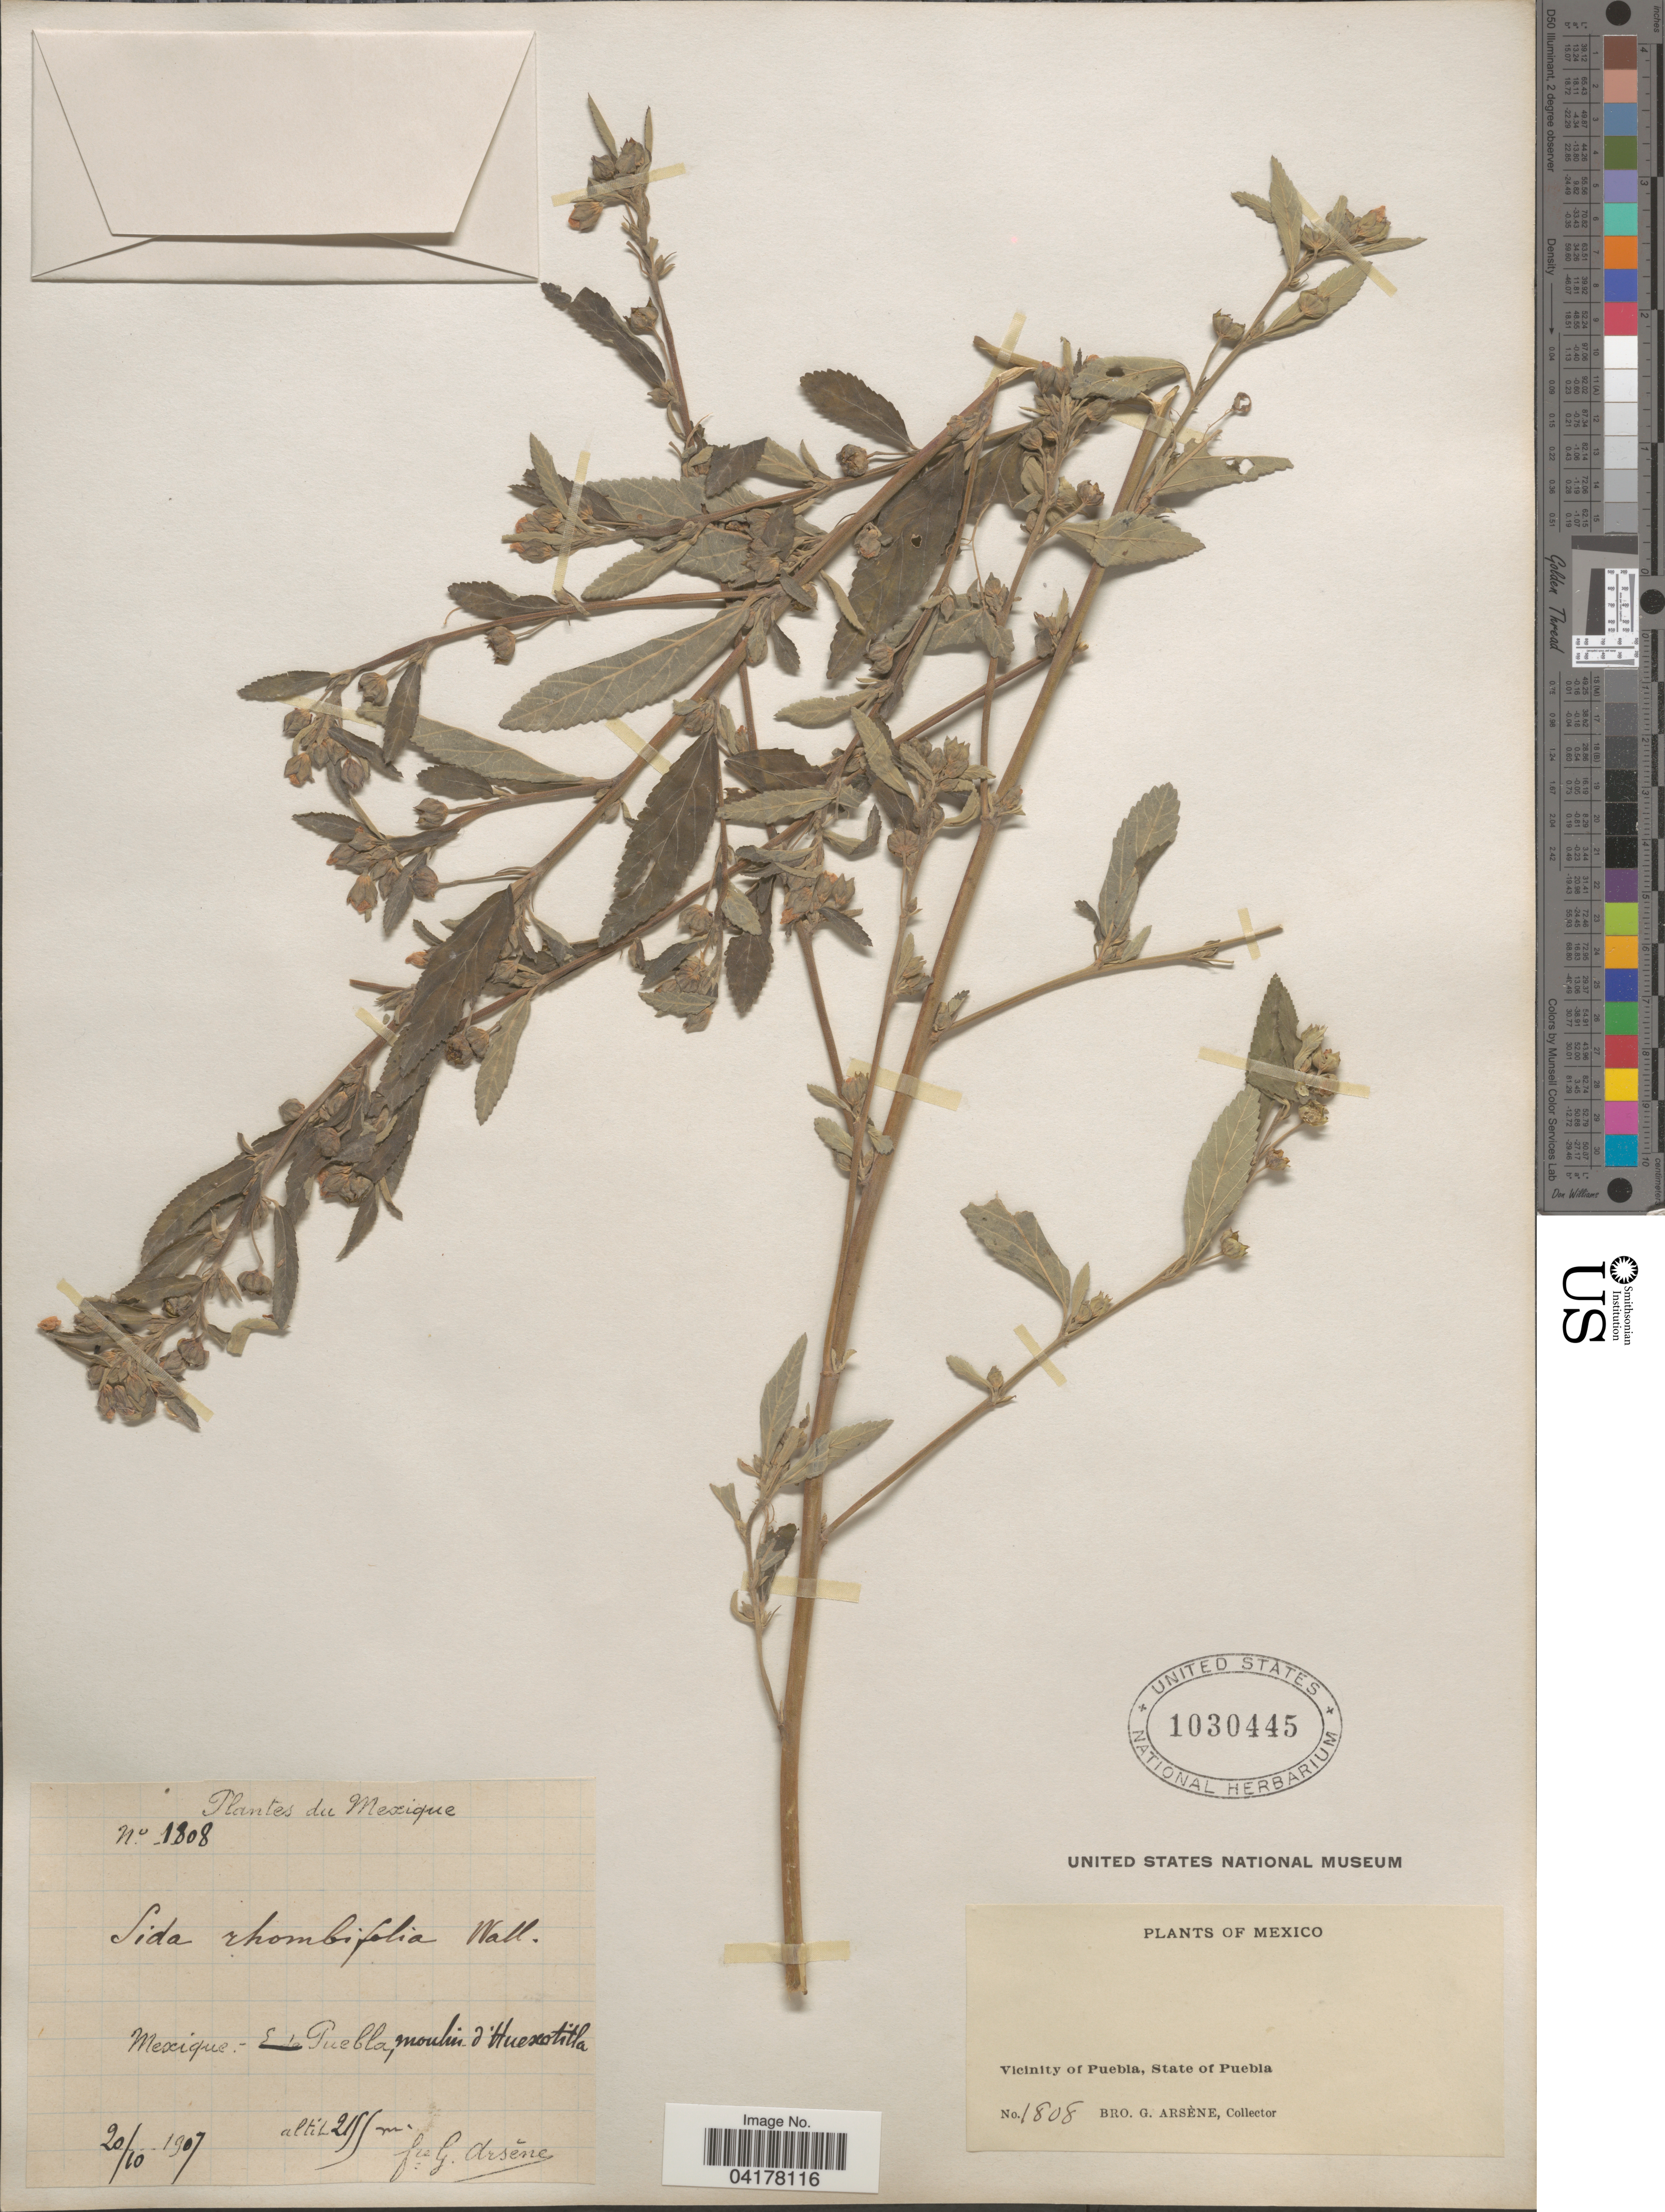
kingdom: Plantae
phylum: Tracheophyta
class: Magnoliopsida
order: Malvales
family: Malvaceae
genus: Sida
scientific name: Sida rhombifolia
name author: L.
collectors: Bro. G. Arsène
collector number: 1808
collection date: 1907-10-20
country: Mexico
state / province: Puebla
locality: Mexique. Moulin d'Huexotitla. Vicinity of Puebla.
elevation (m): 2155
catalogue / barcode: US 1030445